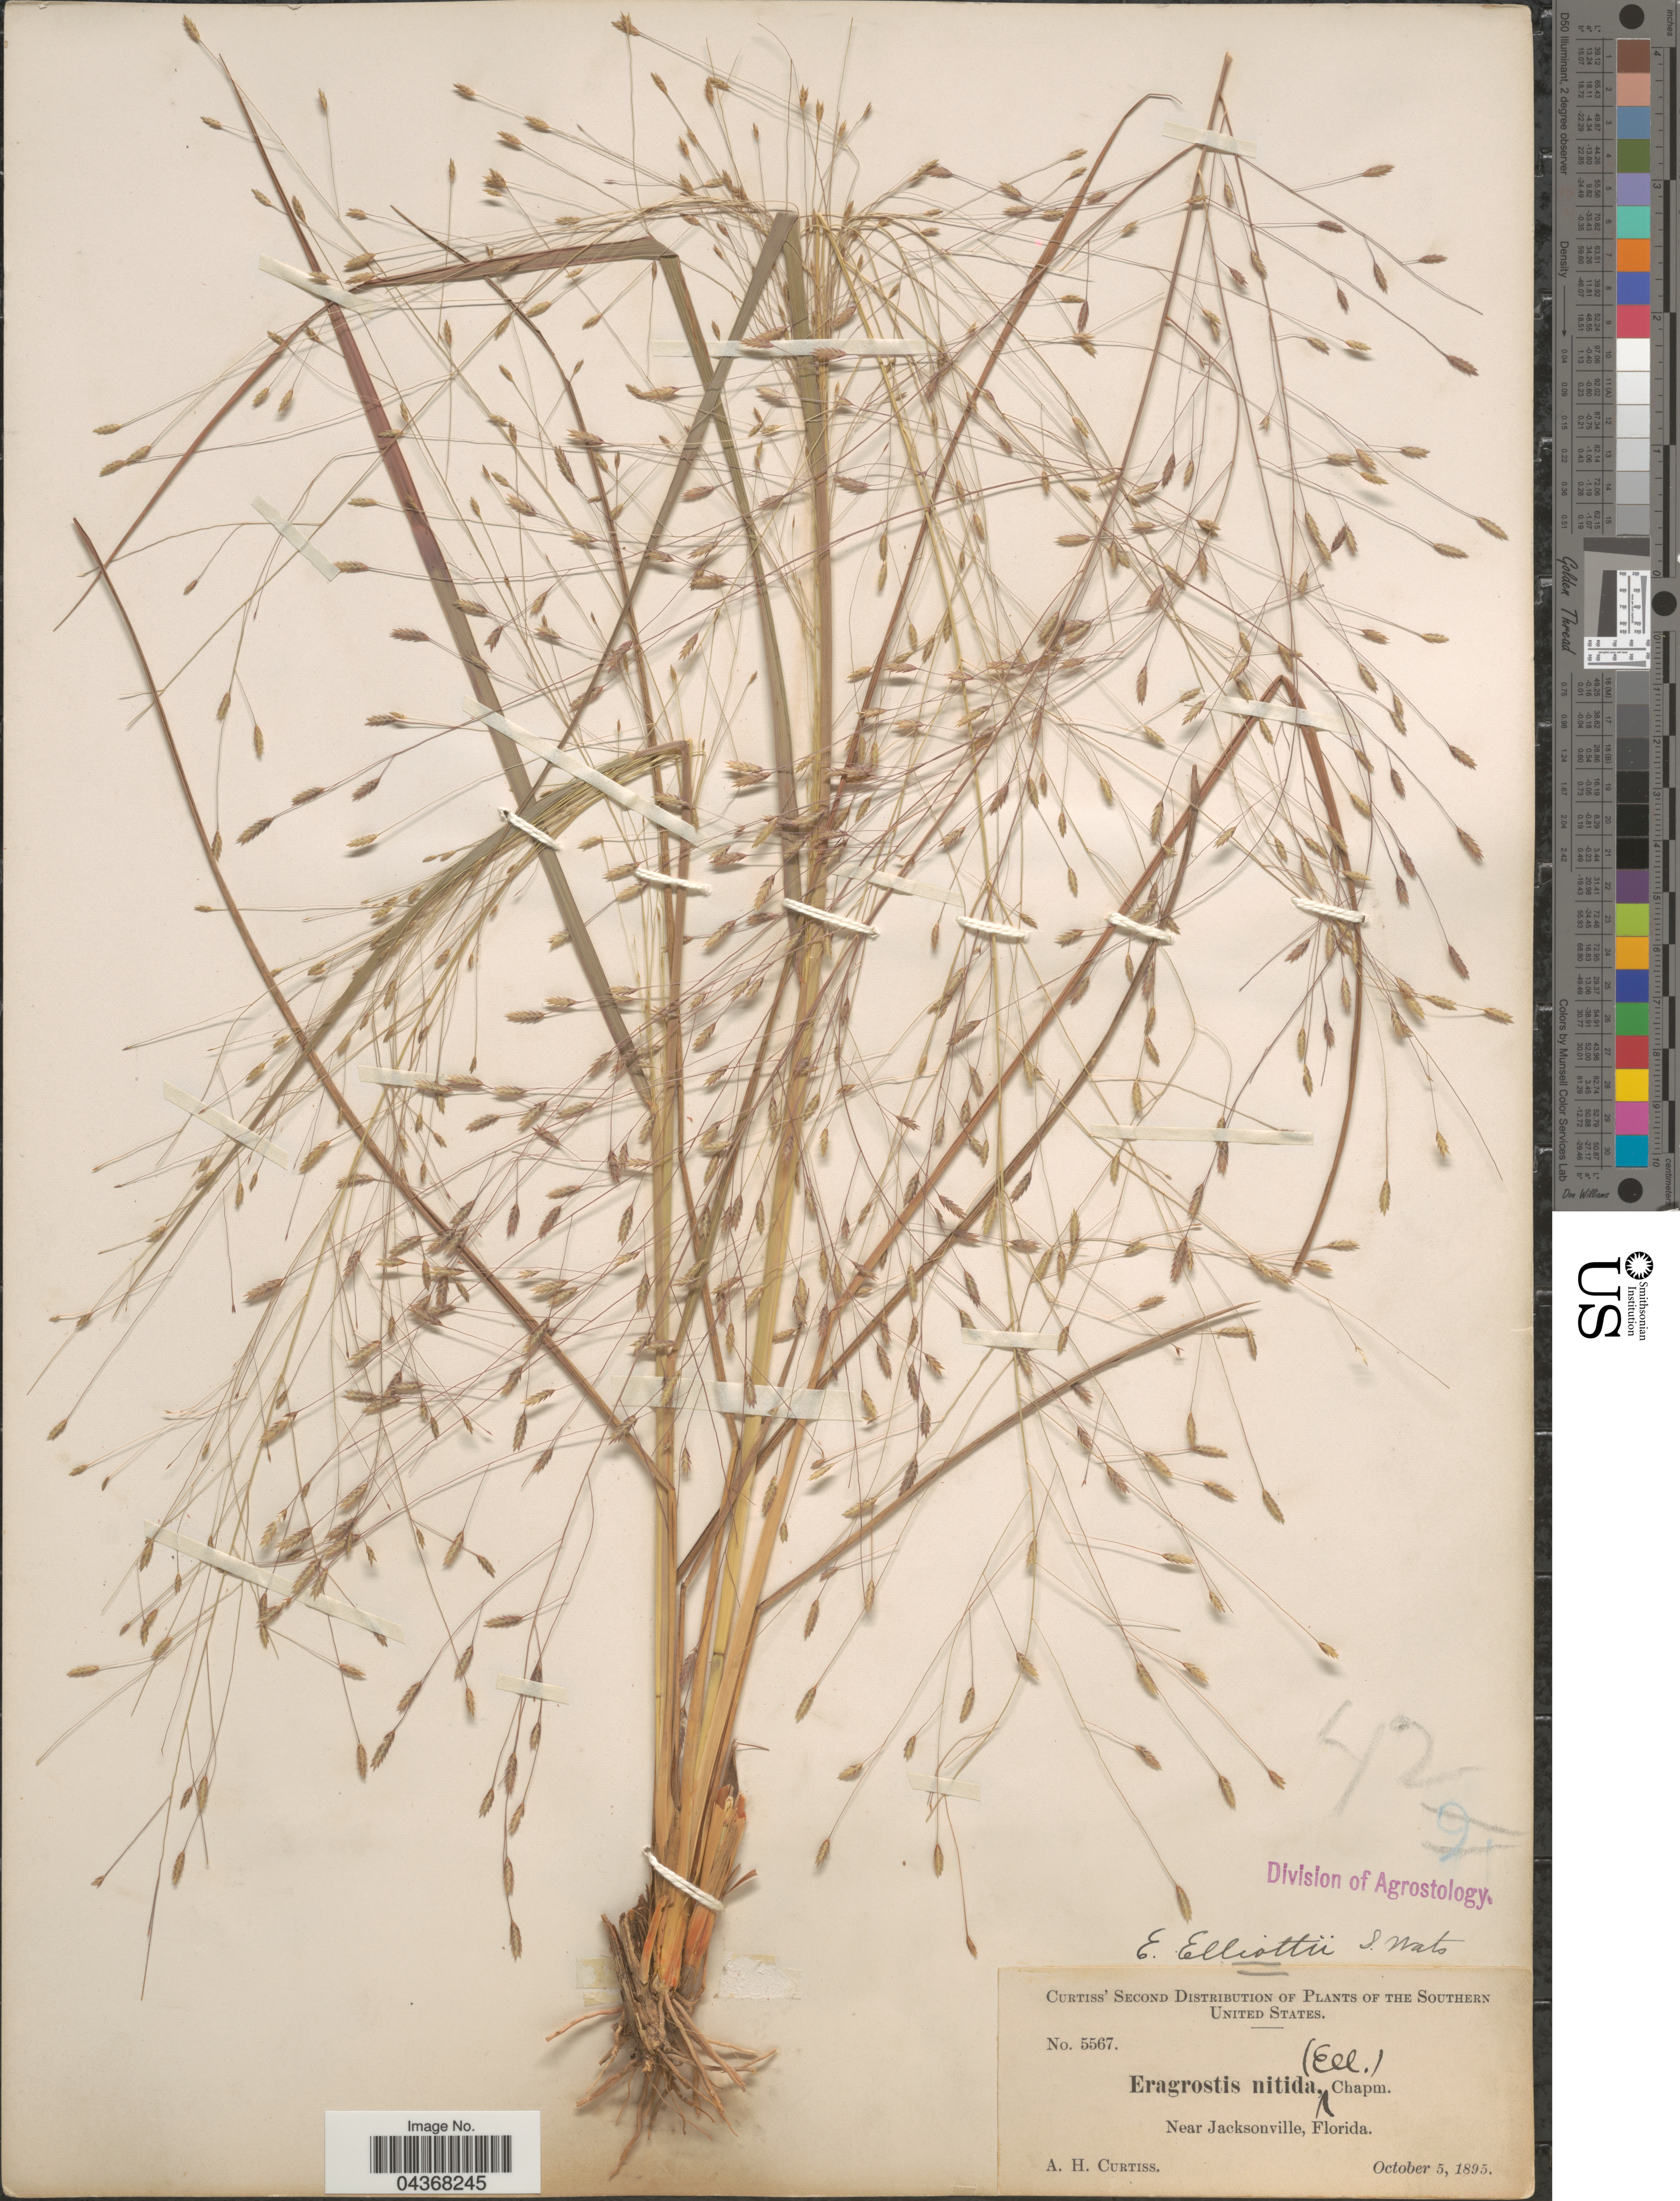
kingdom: Plantae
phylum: Tracheophyta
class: Liliopsida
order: Poales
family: Poaceae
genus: Eragrostis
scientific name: Eragrostis elliottii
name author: S. Watson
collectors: A. H. Curtiss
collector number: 5567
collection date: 1895-10-05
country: United States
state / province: Florida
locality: Near Jacksonville.